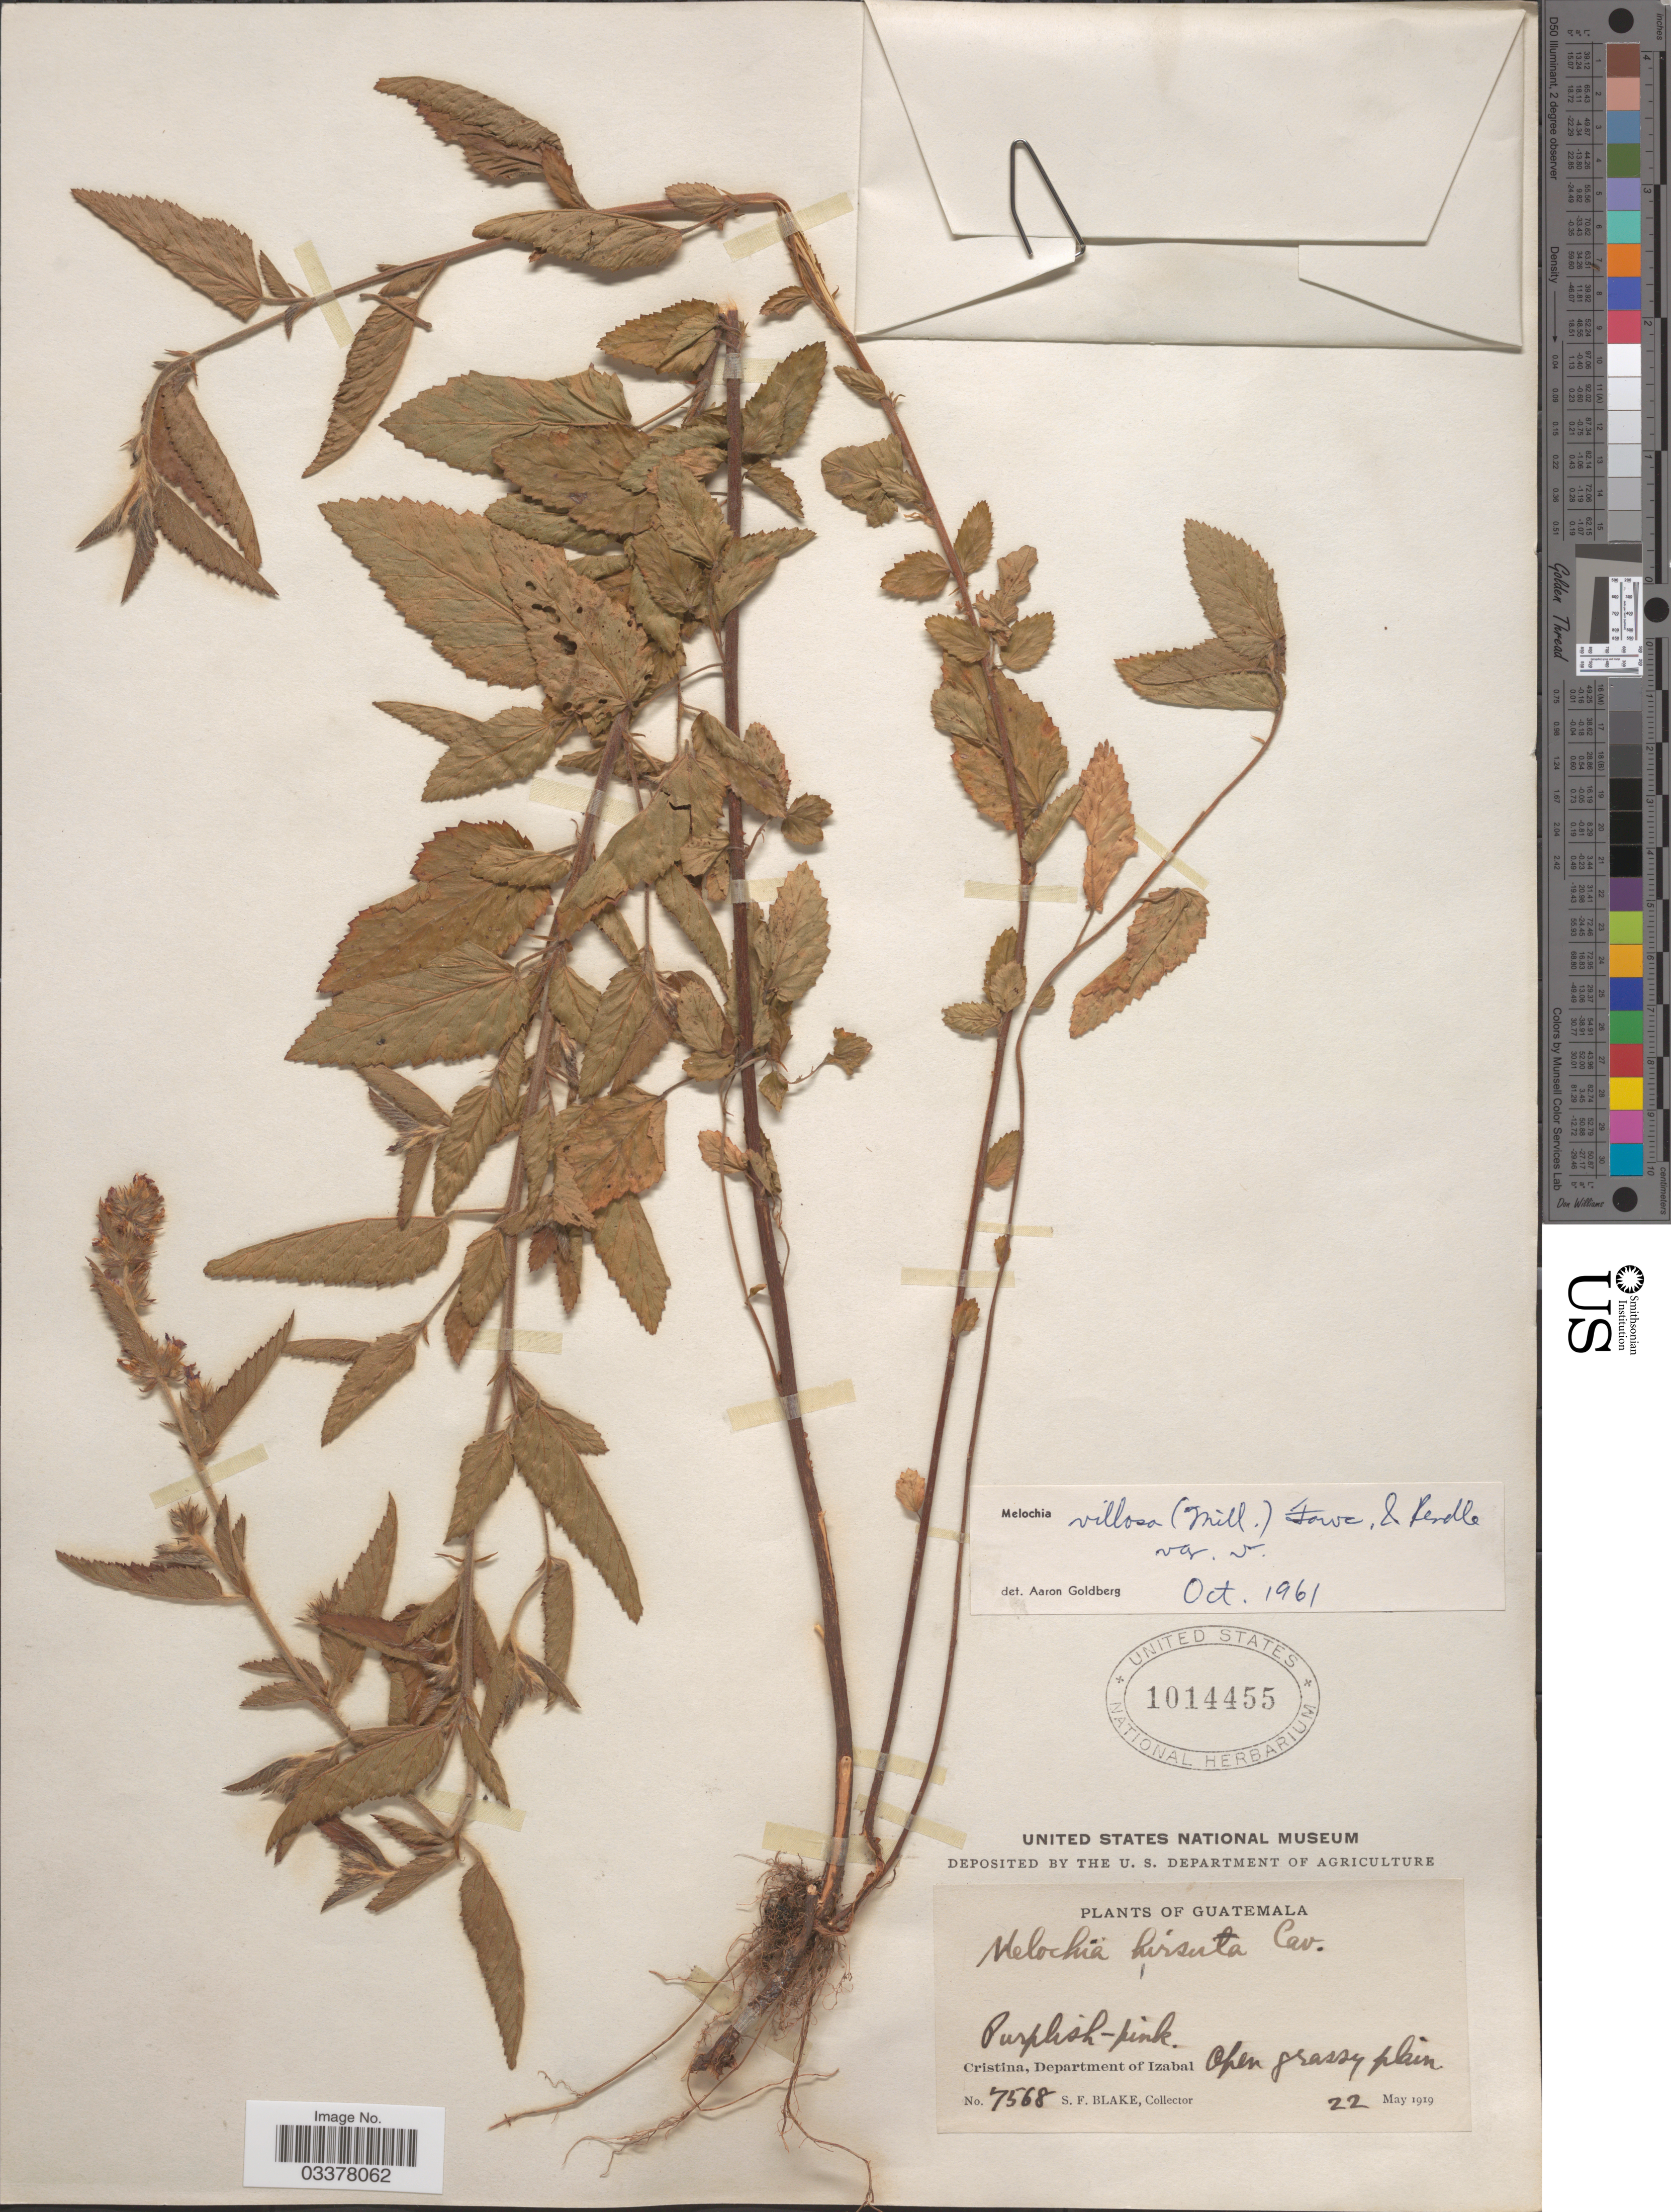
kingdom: Plantae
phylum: Tracheophyta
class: Magnoliopsida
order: Malvales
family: Malvaceae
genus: Melochia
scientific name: Melochia spicata var. spicata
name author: (L.) Fryxell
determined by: Dorr, L. J., (BOT), Smithsonian Institution - National Museum of Natural History (UNITED STATES)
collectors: S. Blake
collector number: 7568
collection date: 1919-05-22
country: Guatemala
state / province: Izabal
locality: Cristina, Department of Izabal.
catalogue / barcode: US 1014455